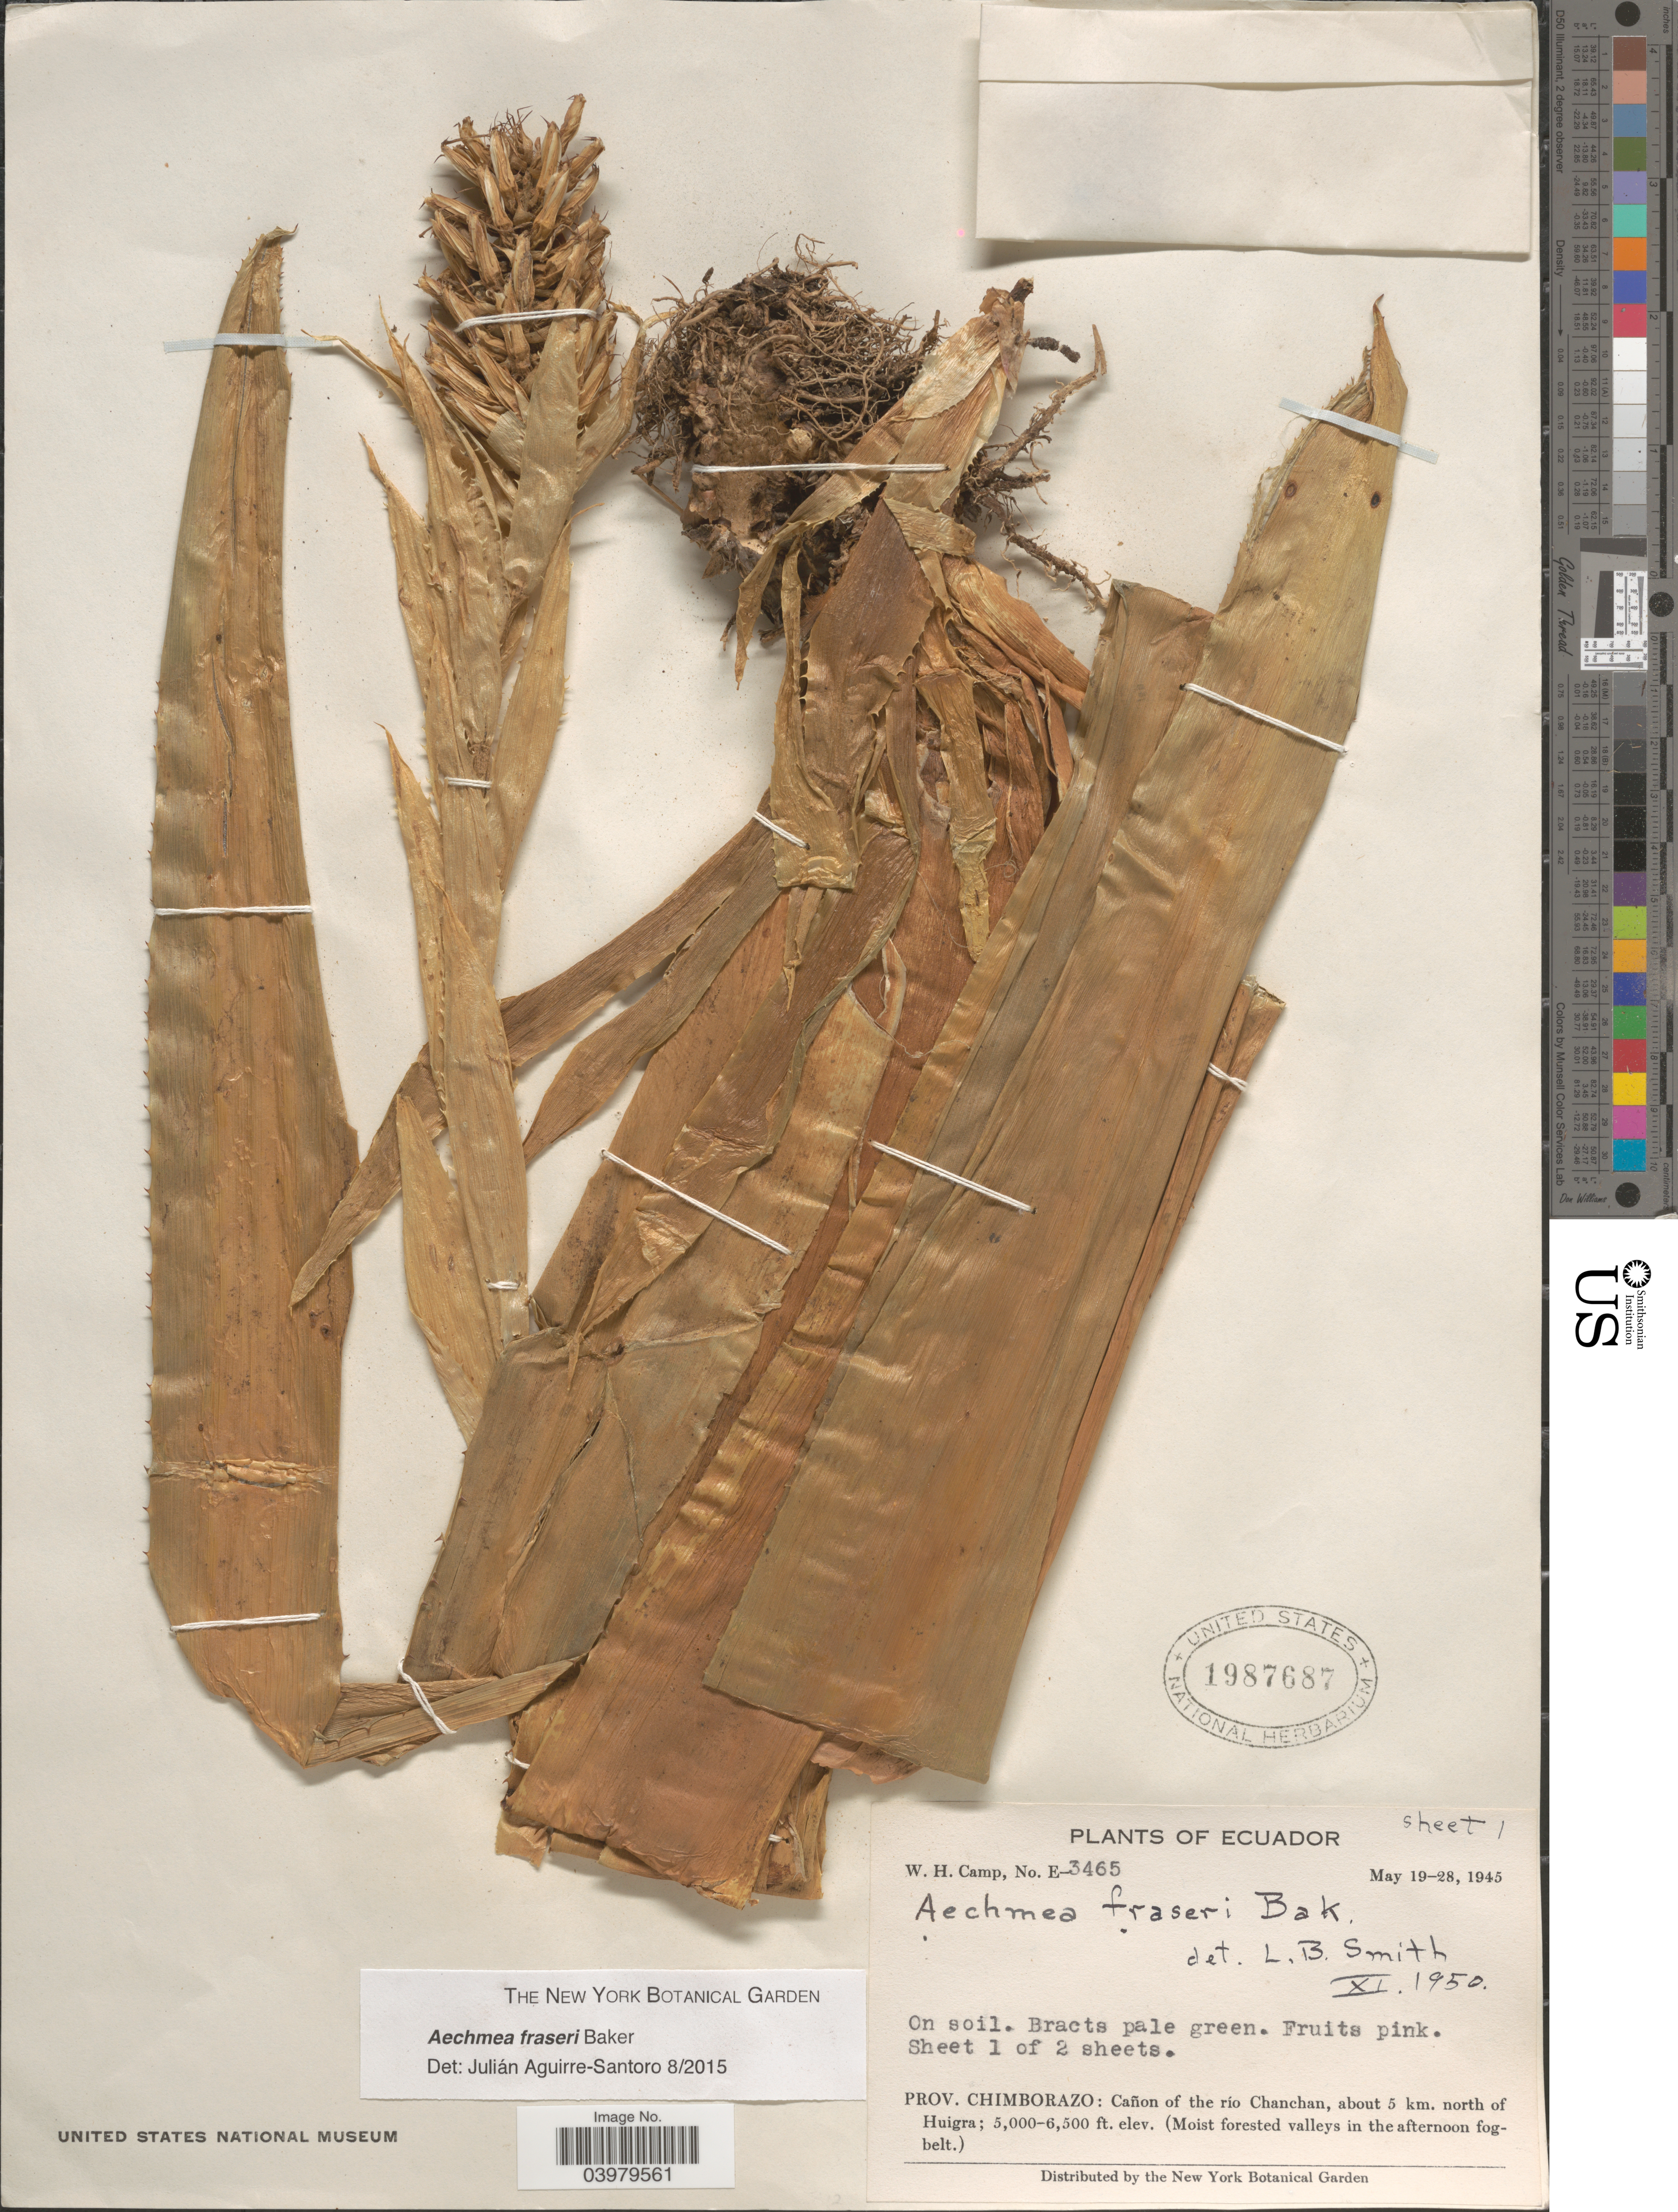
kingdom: Plantae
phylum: Tracheophyta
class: Liliopsida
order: Poales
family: Bromeliaceae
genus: Aechmea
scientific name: Aechmea fraseri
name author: Baker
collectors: W. H. Camp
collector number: E-3465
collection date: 1945-05-19/1945-05-28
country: Ecuador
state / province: Chimborazo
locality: Cañon of the río Chanchan, about 5 km. north of Huigra. (Moist forested valleys in the afternoon fogbelt).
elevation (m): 1524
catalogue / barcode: US 1987687